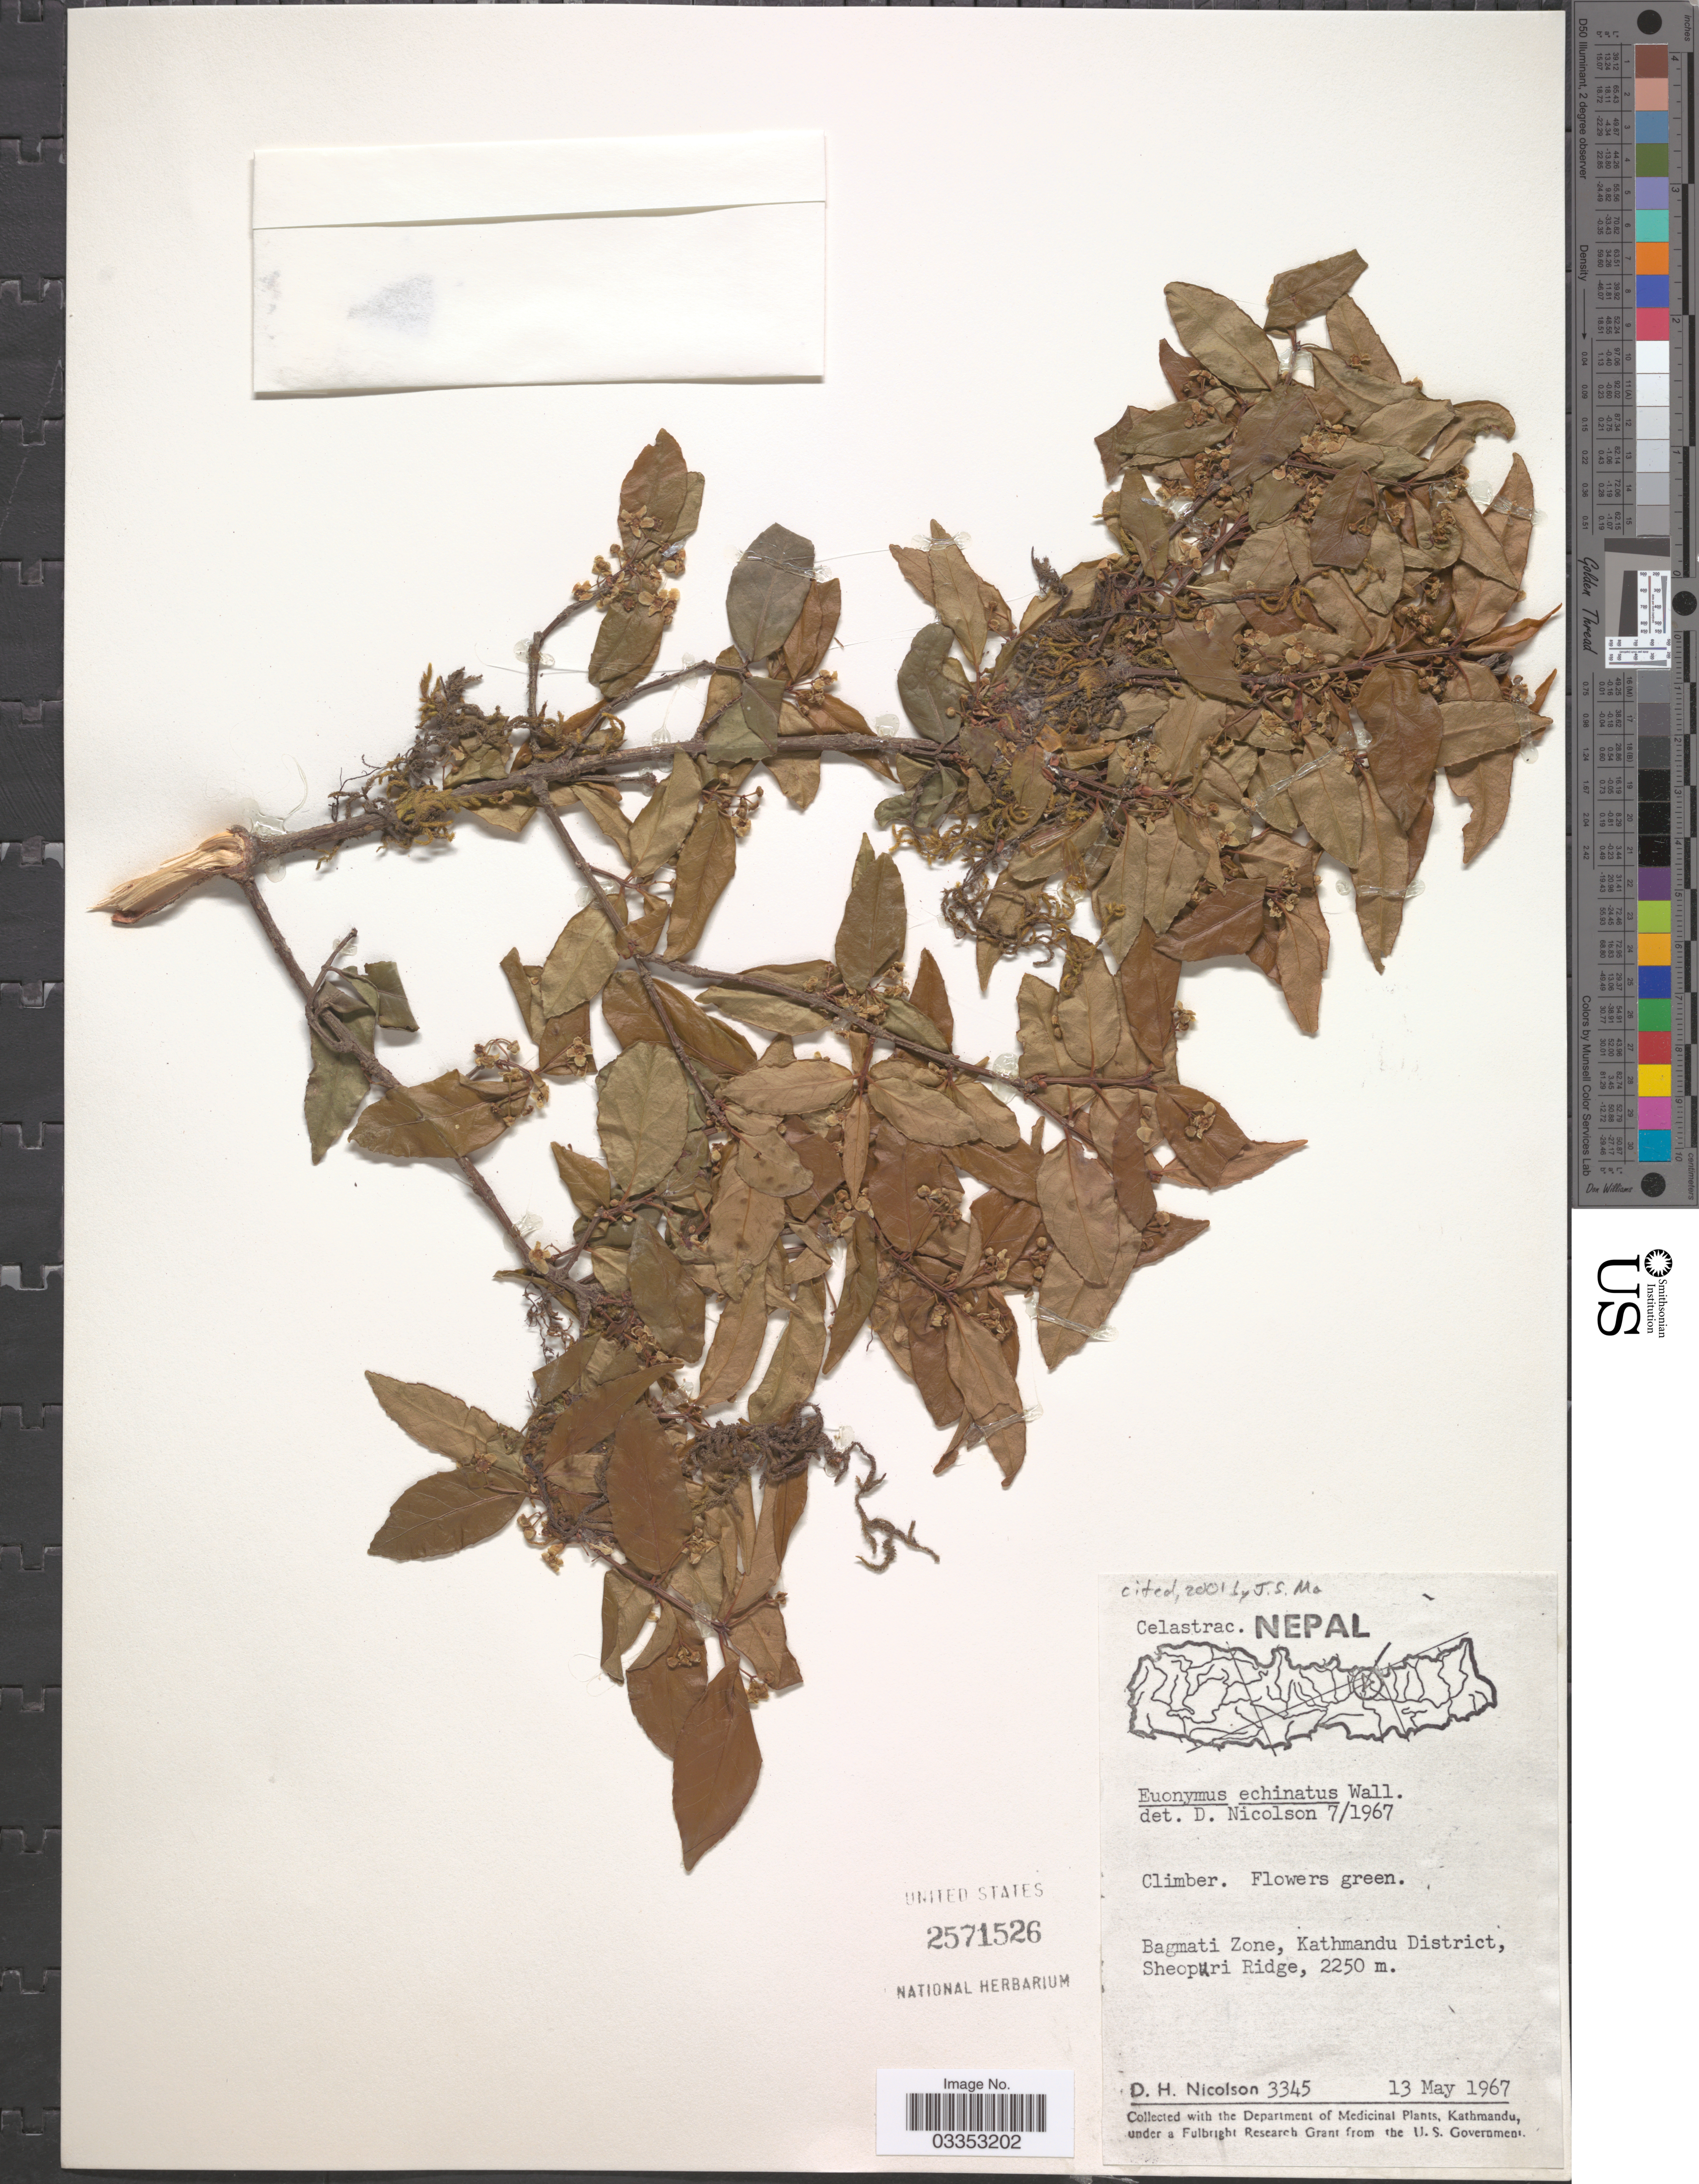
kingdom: Plantae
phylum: Tracheophyta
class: Magnoliopsida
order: Celastrales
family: Celastraceae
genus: Euonymus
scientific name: Euonymus echinata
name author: Wall.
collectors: D. H. Nicolson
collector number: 3345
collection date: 1967-05-13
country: Nepal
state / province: Bagmati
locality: Bagmati Zone, Kathmandu District. Sheopuri Ridge.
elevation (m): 2250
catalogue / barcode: US 2571526